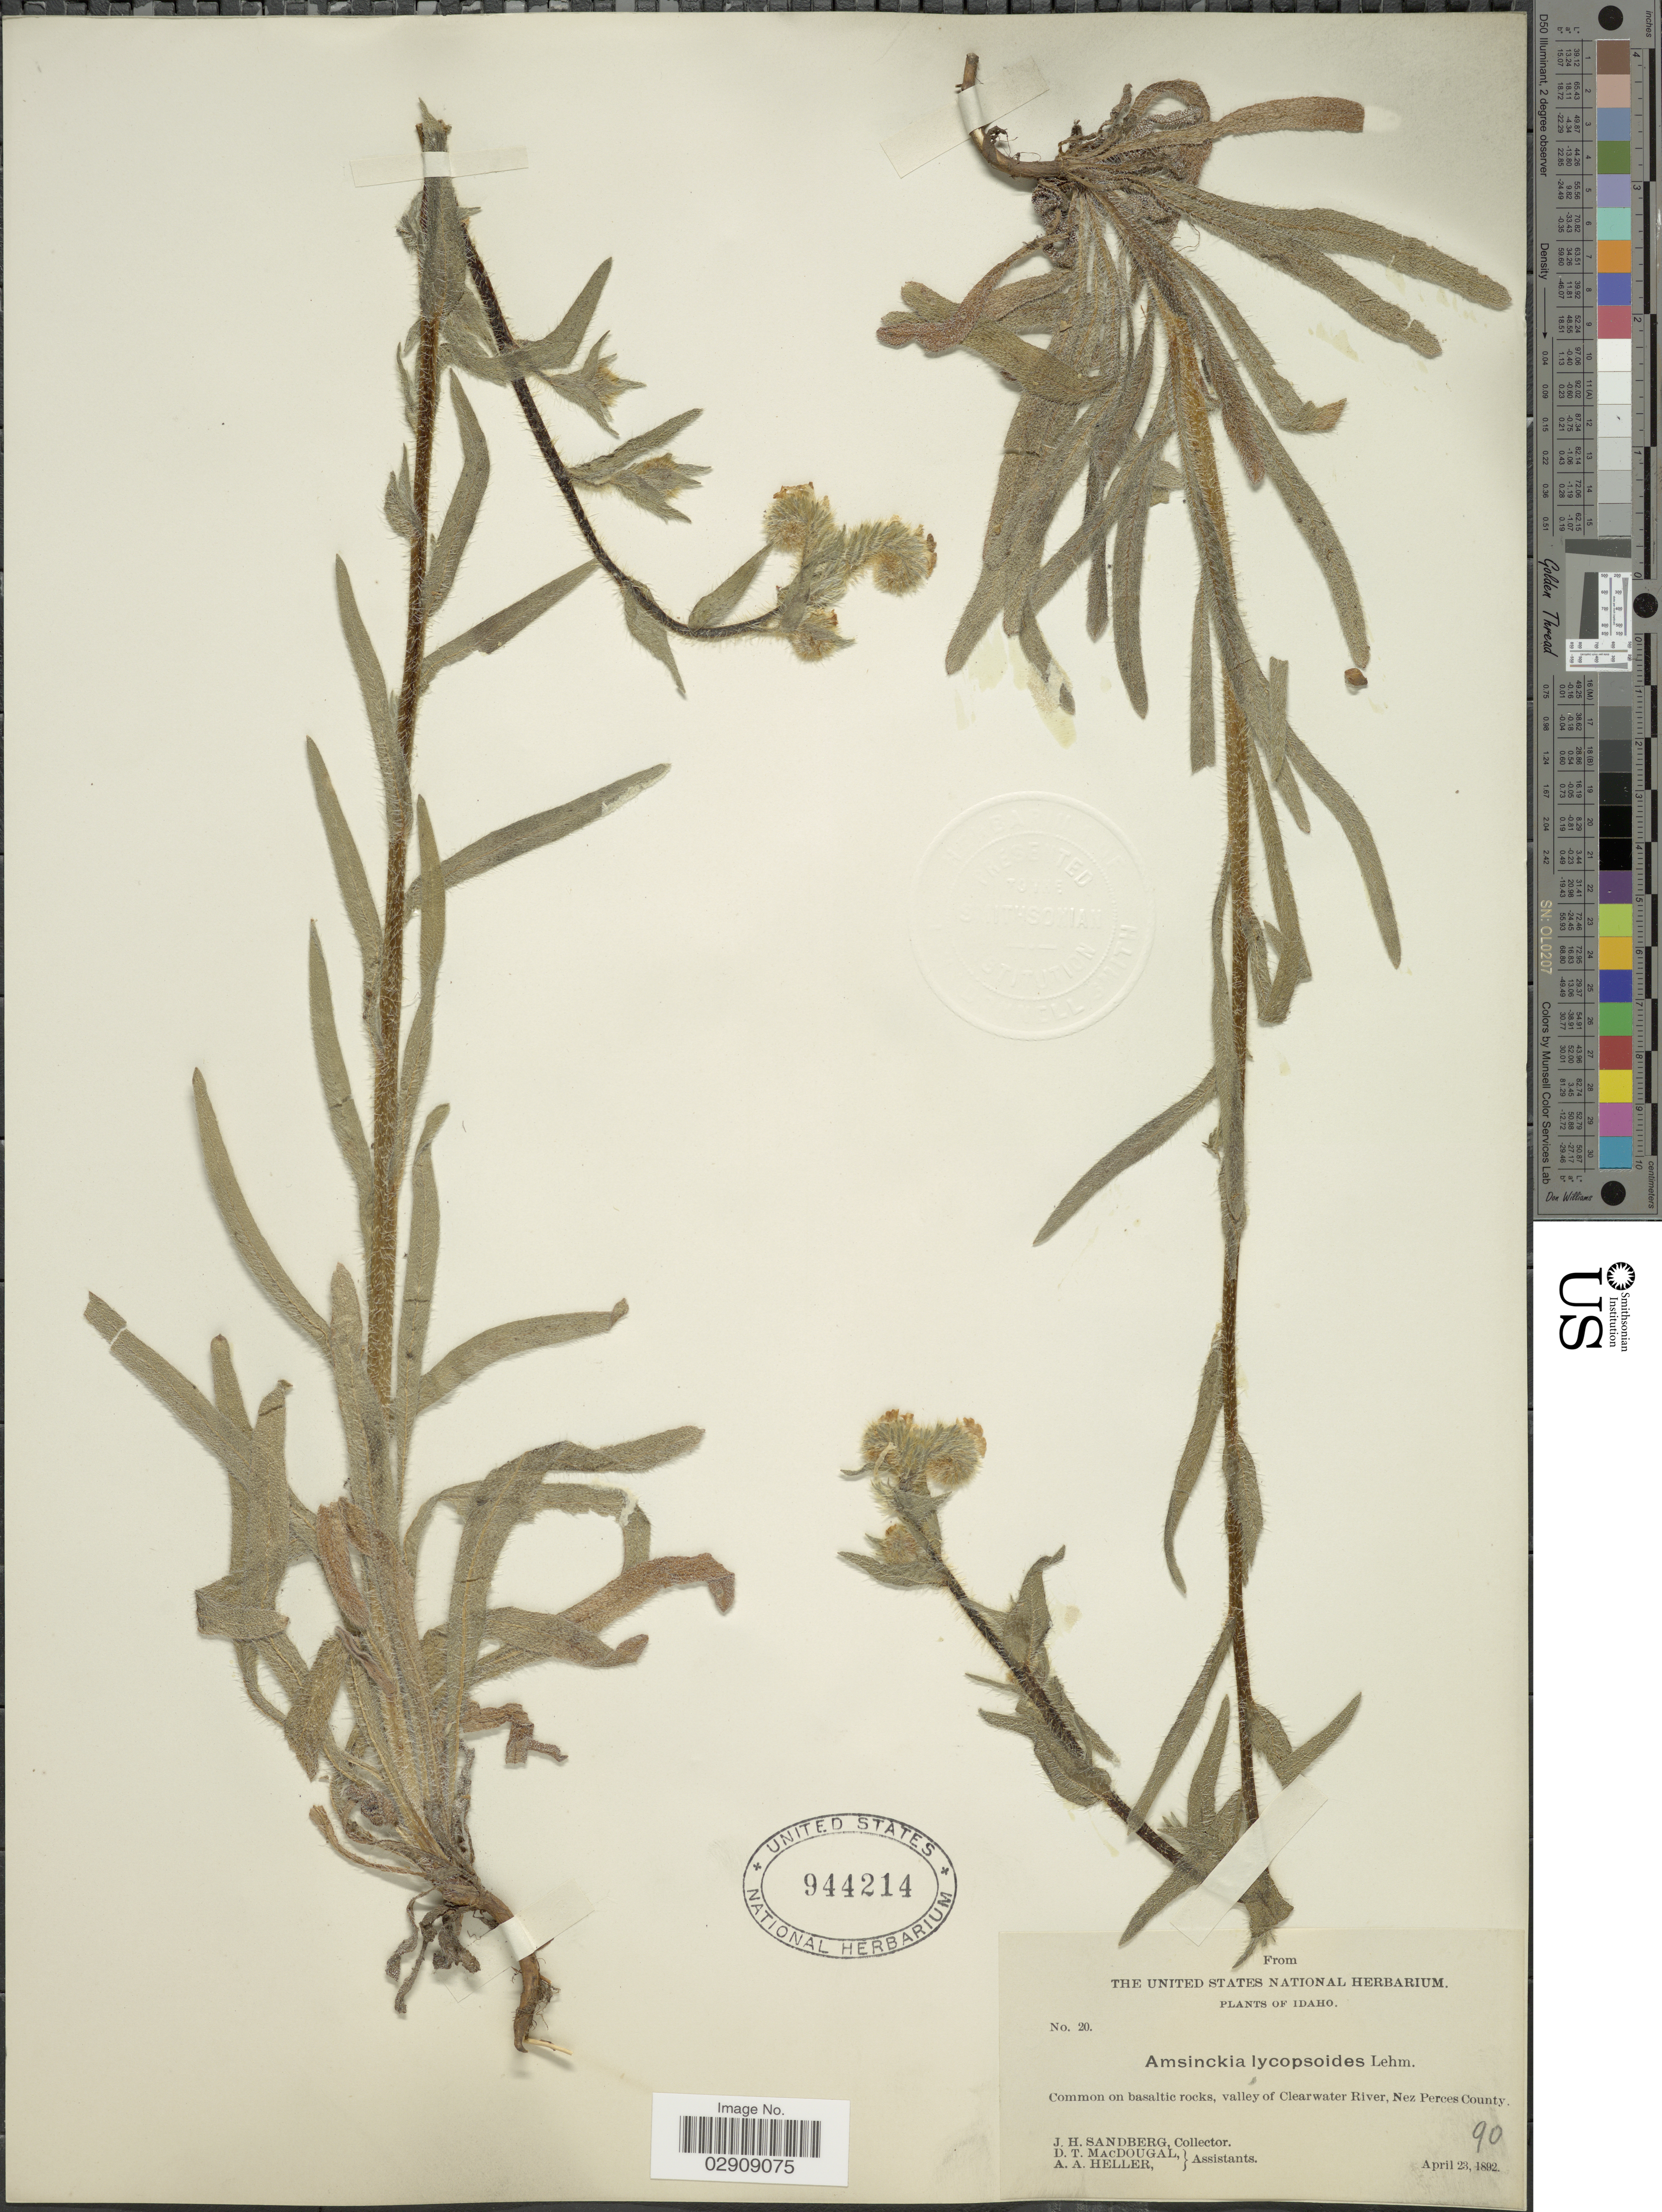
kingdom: Plantae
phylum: Tracheophyta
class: Magnoliopsida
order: Boraginales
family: Boraginaceae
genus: Amsinckia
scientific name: Amsinckia lycopsoides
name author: Lehm.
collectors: J. H. Sandberg, D. T. MacDougal & A. A. Heller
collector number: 20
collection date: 1892-04-23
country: United States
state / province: Idaho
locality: Valley of Clearwater River, Nez Perces County.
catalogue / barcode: US 944214